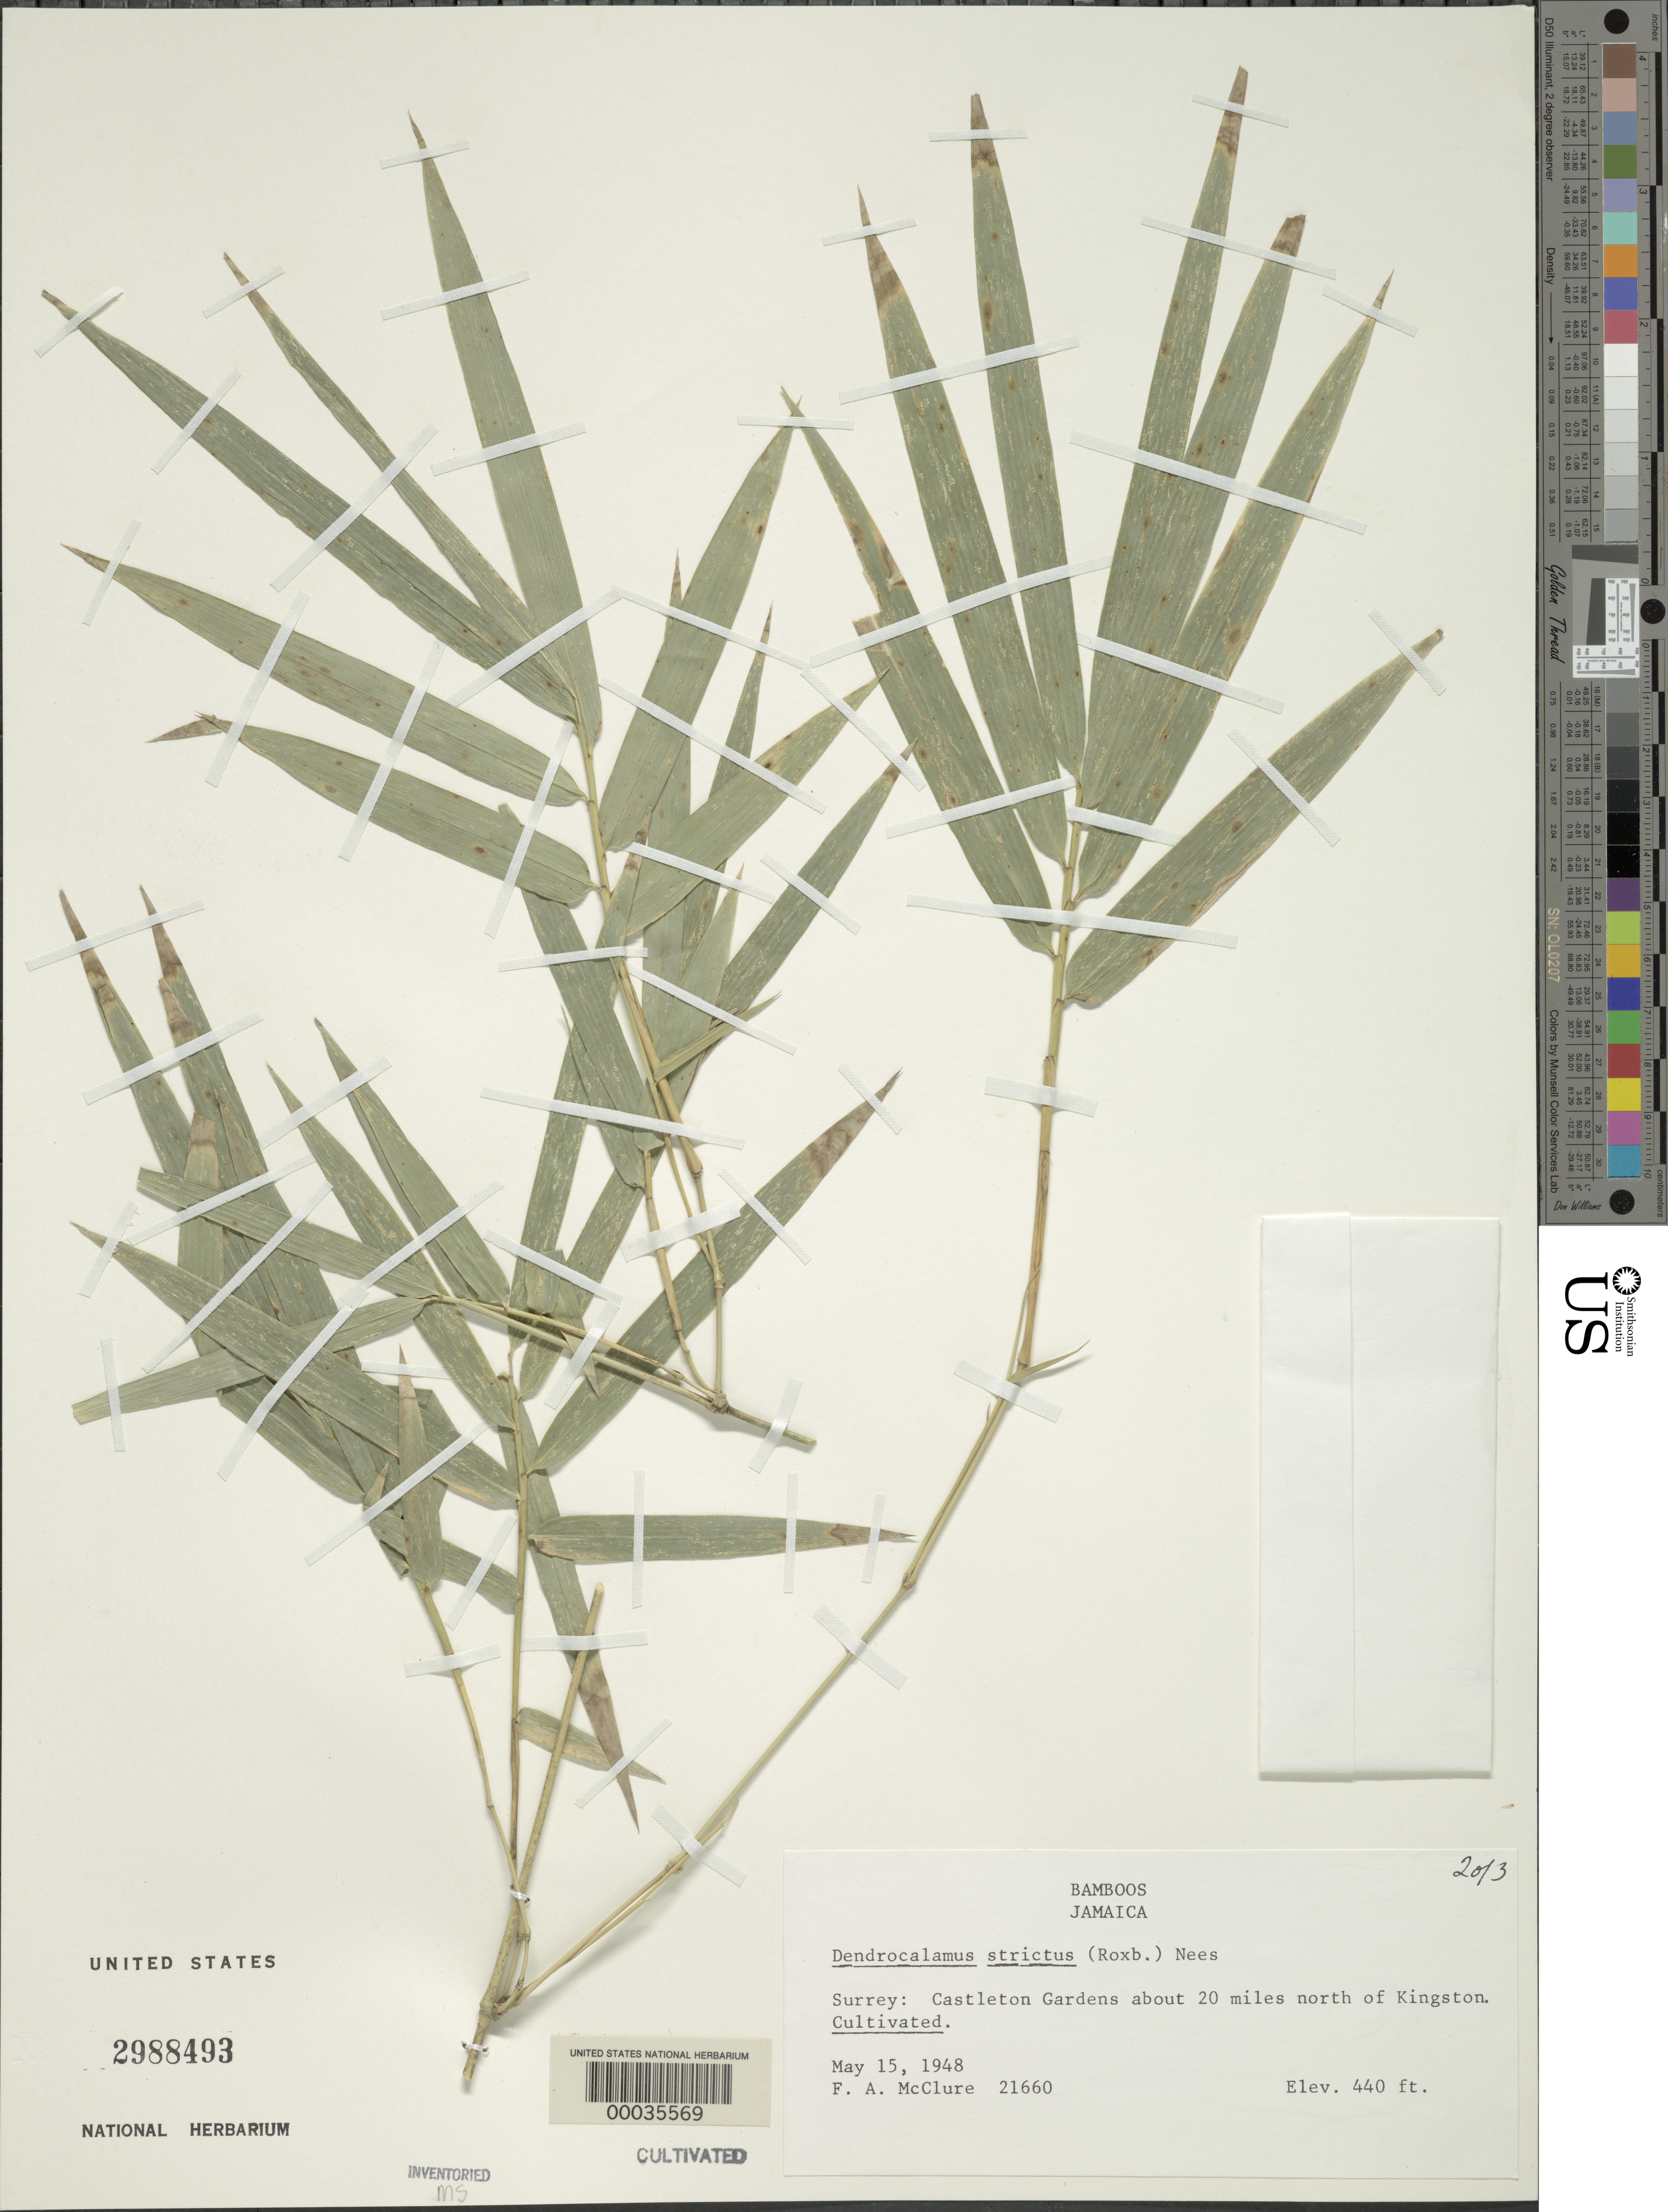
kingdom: Plantae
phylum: Tracheophyta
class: Liliopsida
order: Poales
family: Poaceae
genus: Dendrocalamus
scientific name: Dendrocalamus strictus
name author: (Roxb.) Nees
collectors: F. A. McClure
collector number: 21660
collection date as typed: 15 May 1948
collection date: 1948-05-15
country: Jamaica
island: Greater Antilles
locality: Castleton Gardens, N of Kingston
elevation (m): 134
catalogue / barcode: US 2988493